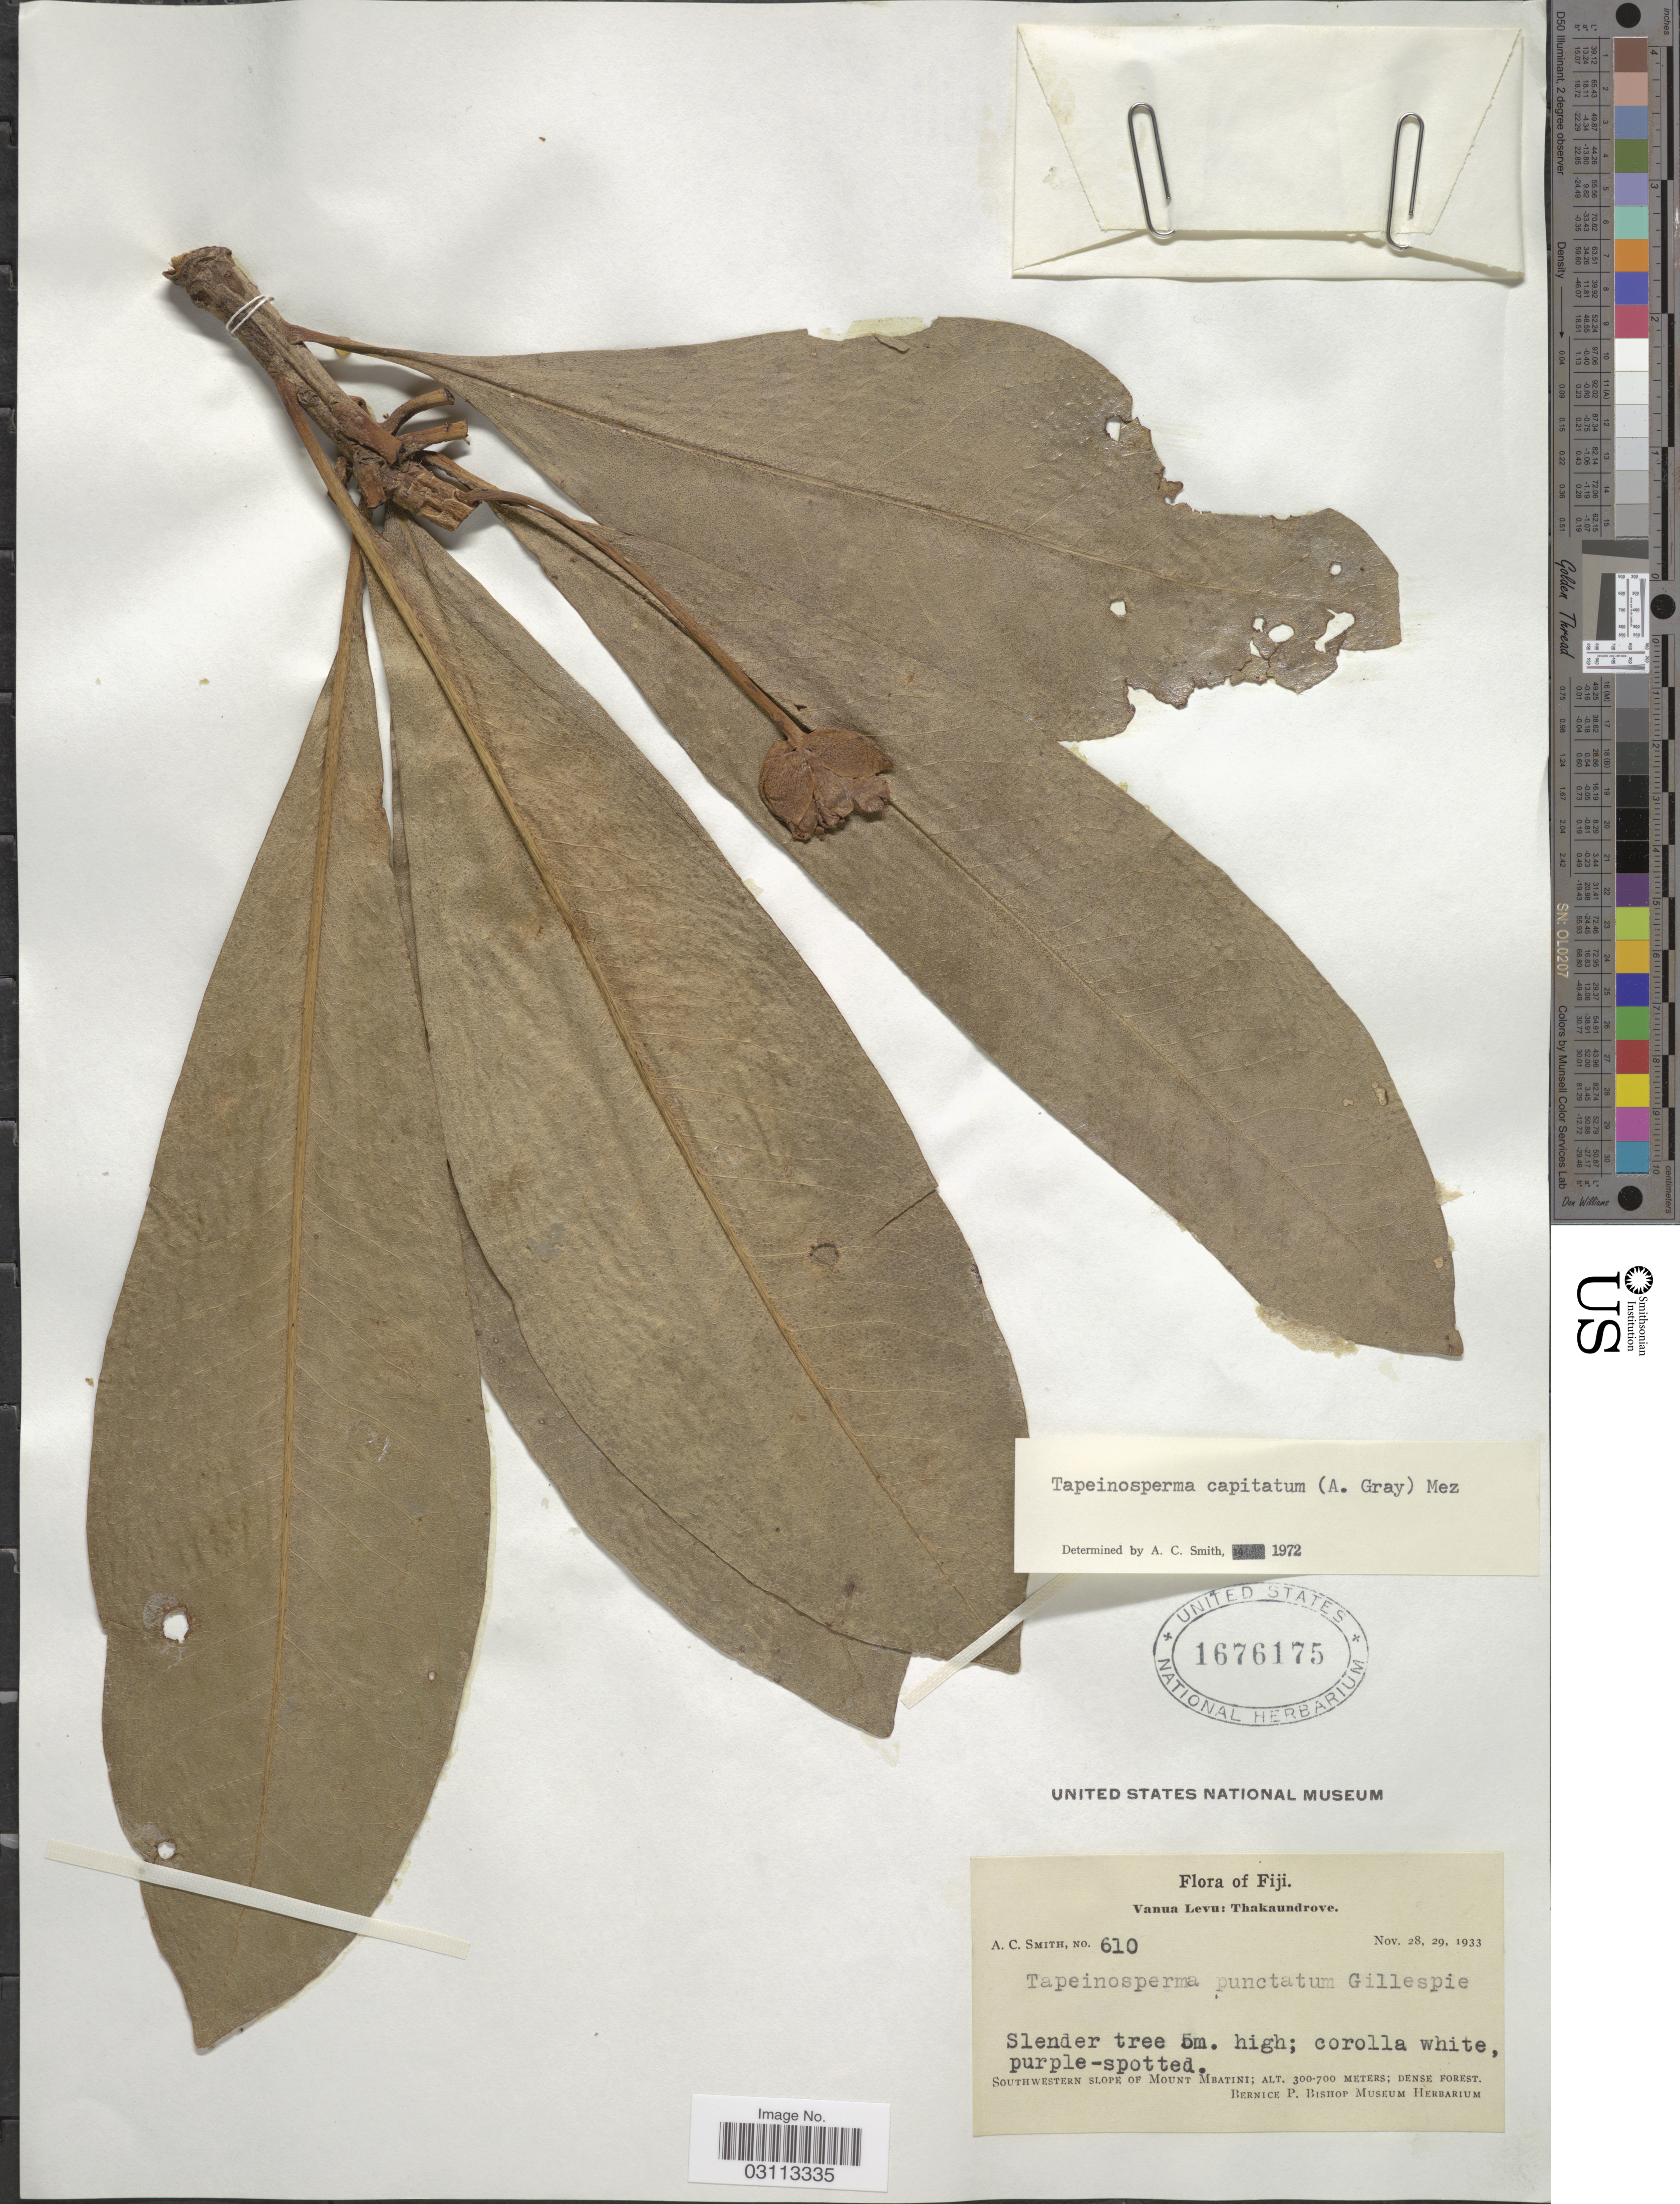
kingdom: Plantae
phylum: Tracheophyta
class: Magnoliopsida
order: Ericales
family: Primulaceae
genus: Tapeinosperma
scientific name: Tapeinosperma capitatum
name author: (A. Gray) Mez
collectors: A. C. Smith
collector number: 610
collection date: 1933-11-28/1933-11-29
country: Fiji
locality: Vanua Levu: Thakaundrove. Southwestern slope of Mount Mbatini.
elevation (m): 300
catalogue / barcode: US 1676175